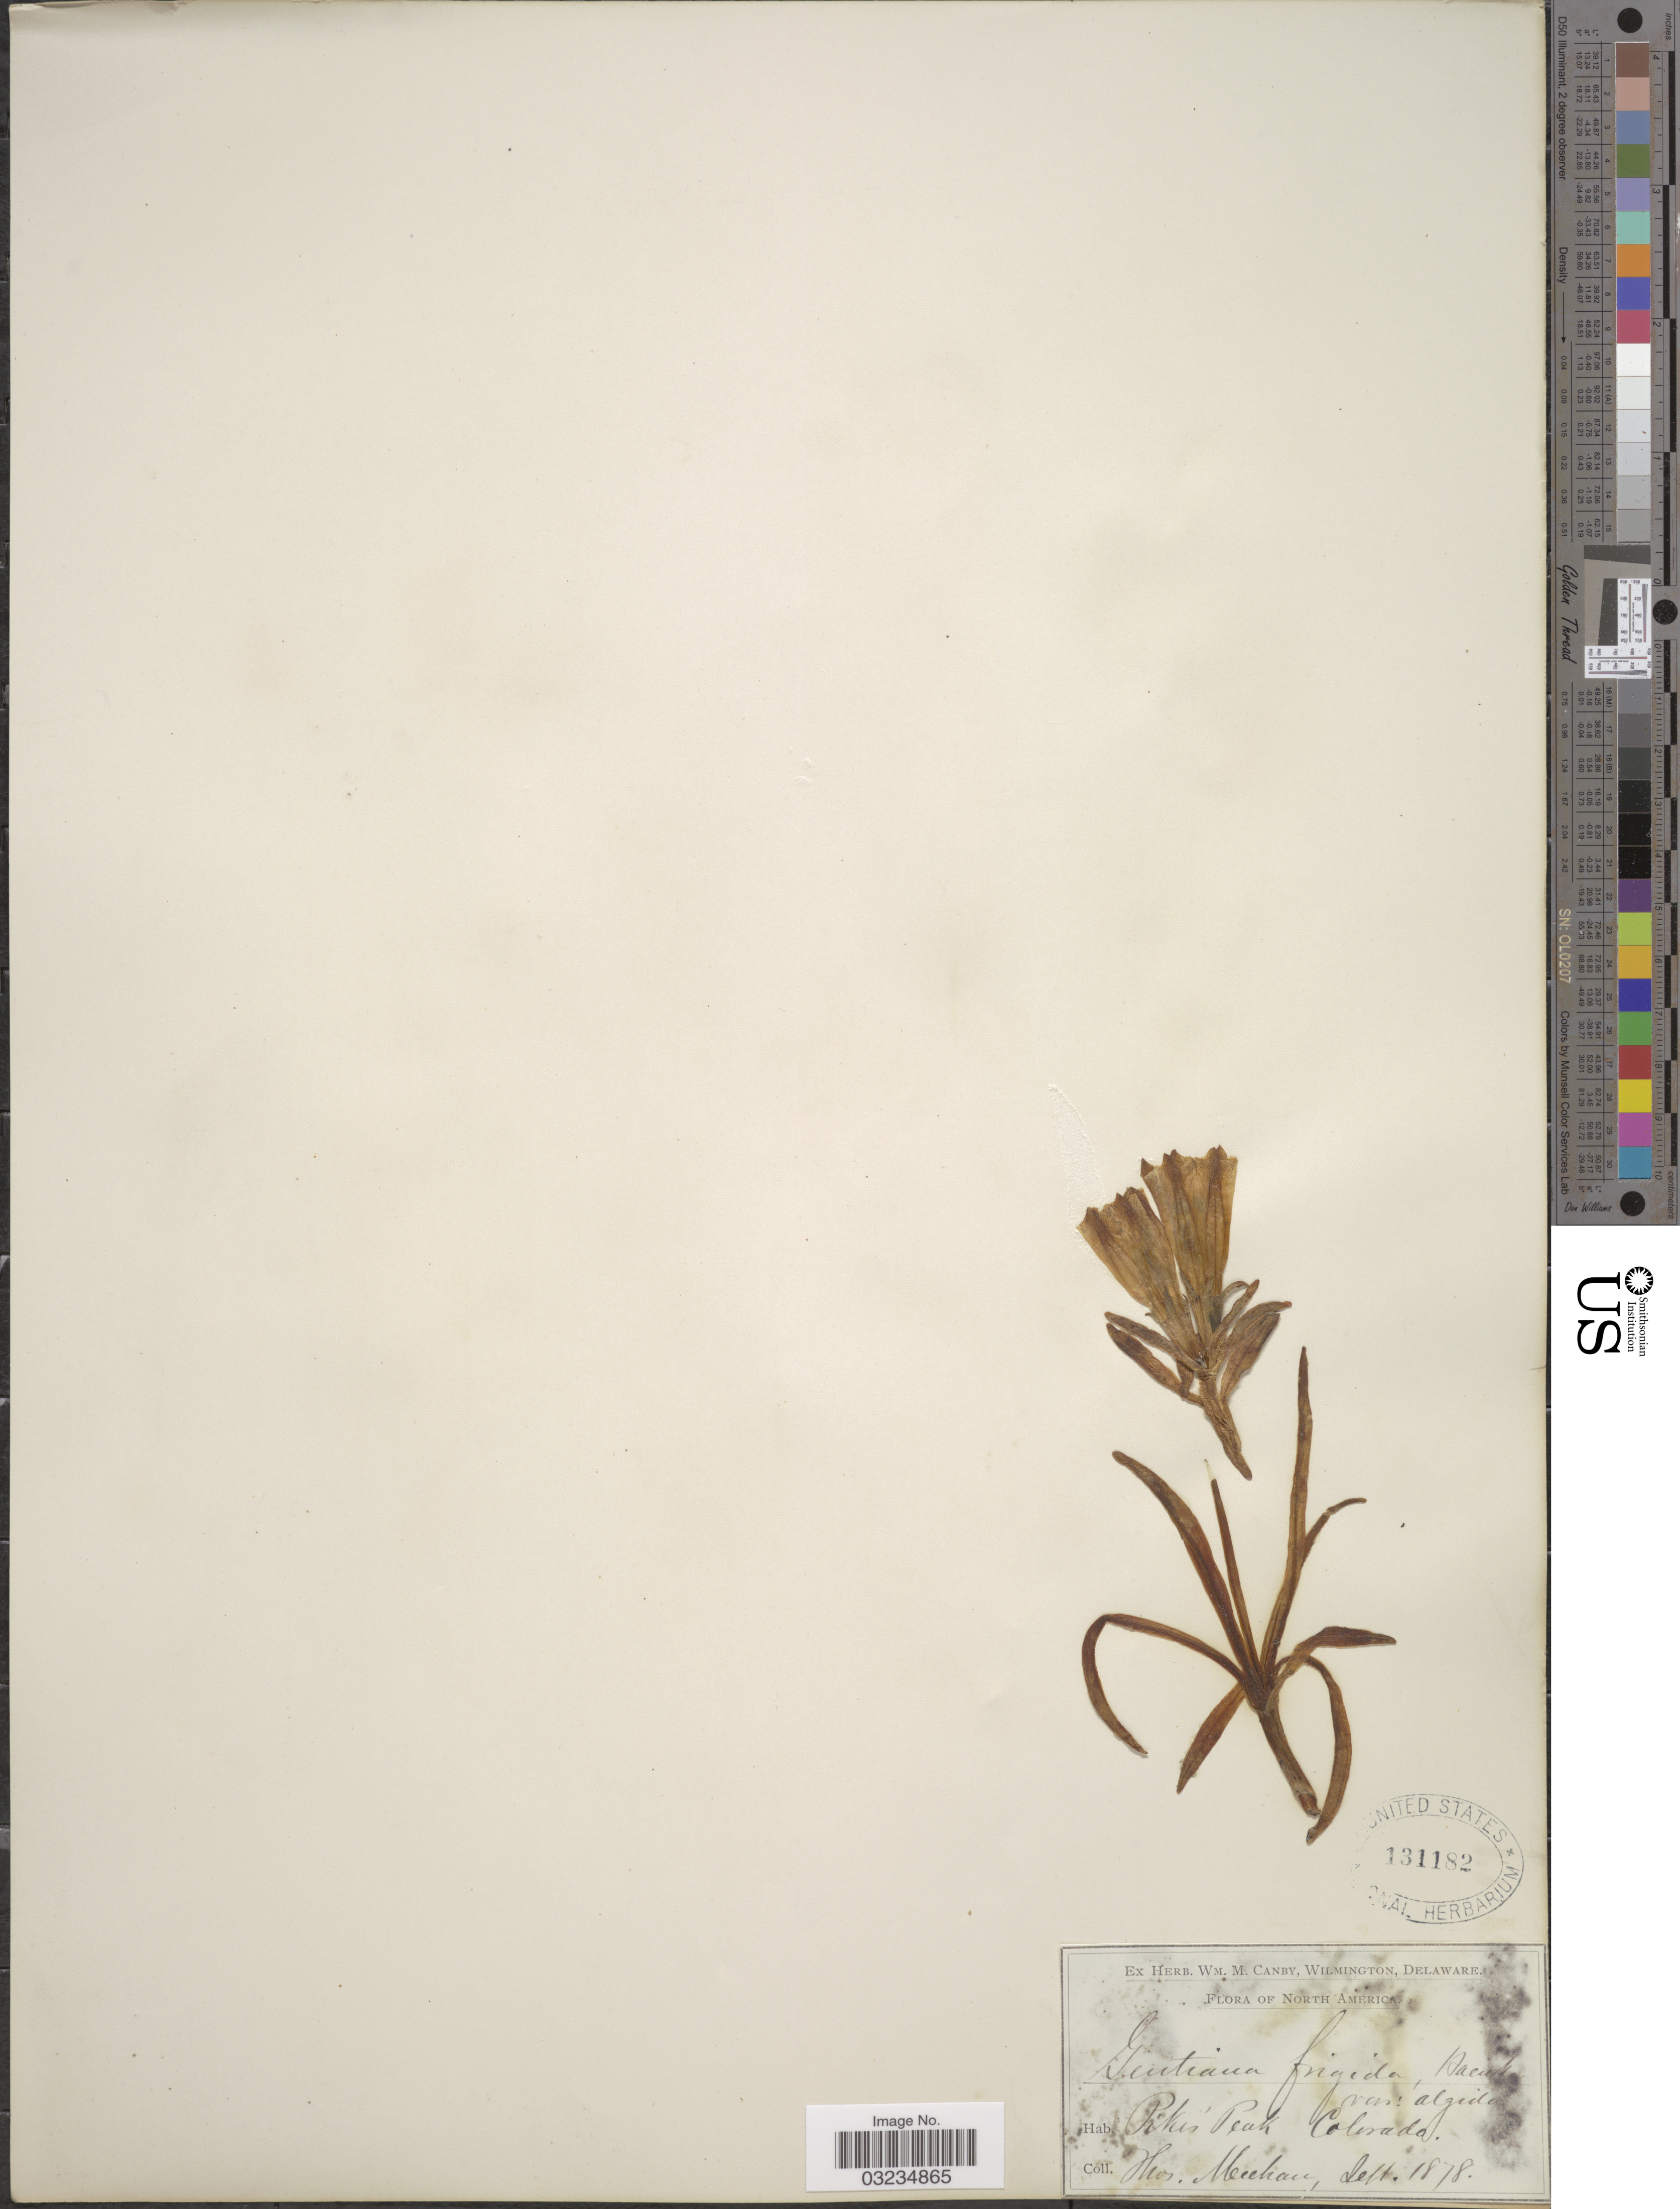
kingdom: Plantae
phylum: Tracheophyta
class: Magnoliopsida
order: Gentianales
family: Gentianaceae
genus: Gentiana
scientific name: Gentiana romanzovii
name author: Ledeb. ex Bunge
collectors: T. Meehan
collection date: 1878-09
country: United States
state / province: Colorado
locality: Pikes' Peak.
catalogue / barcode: US 131182